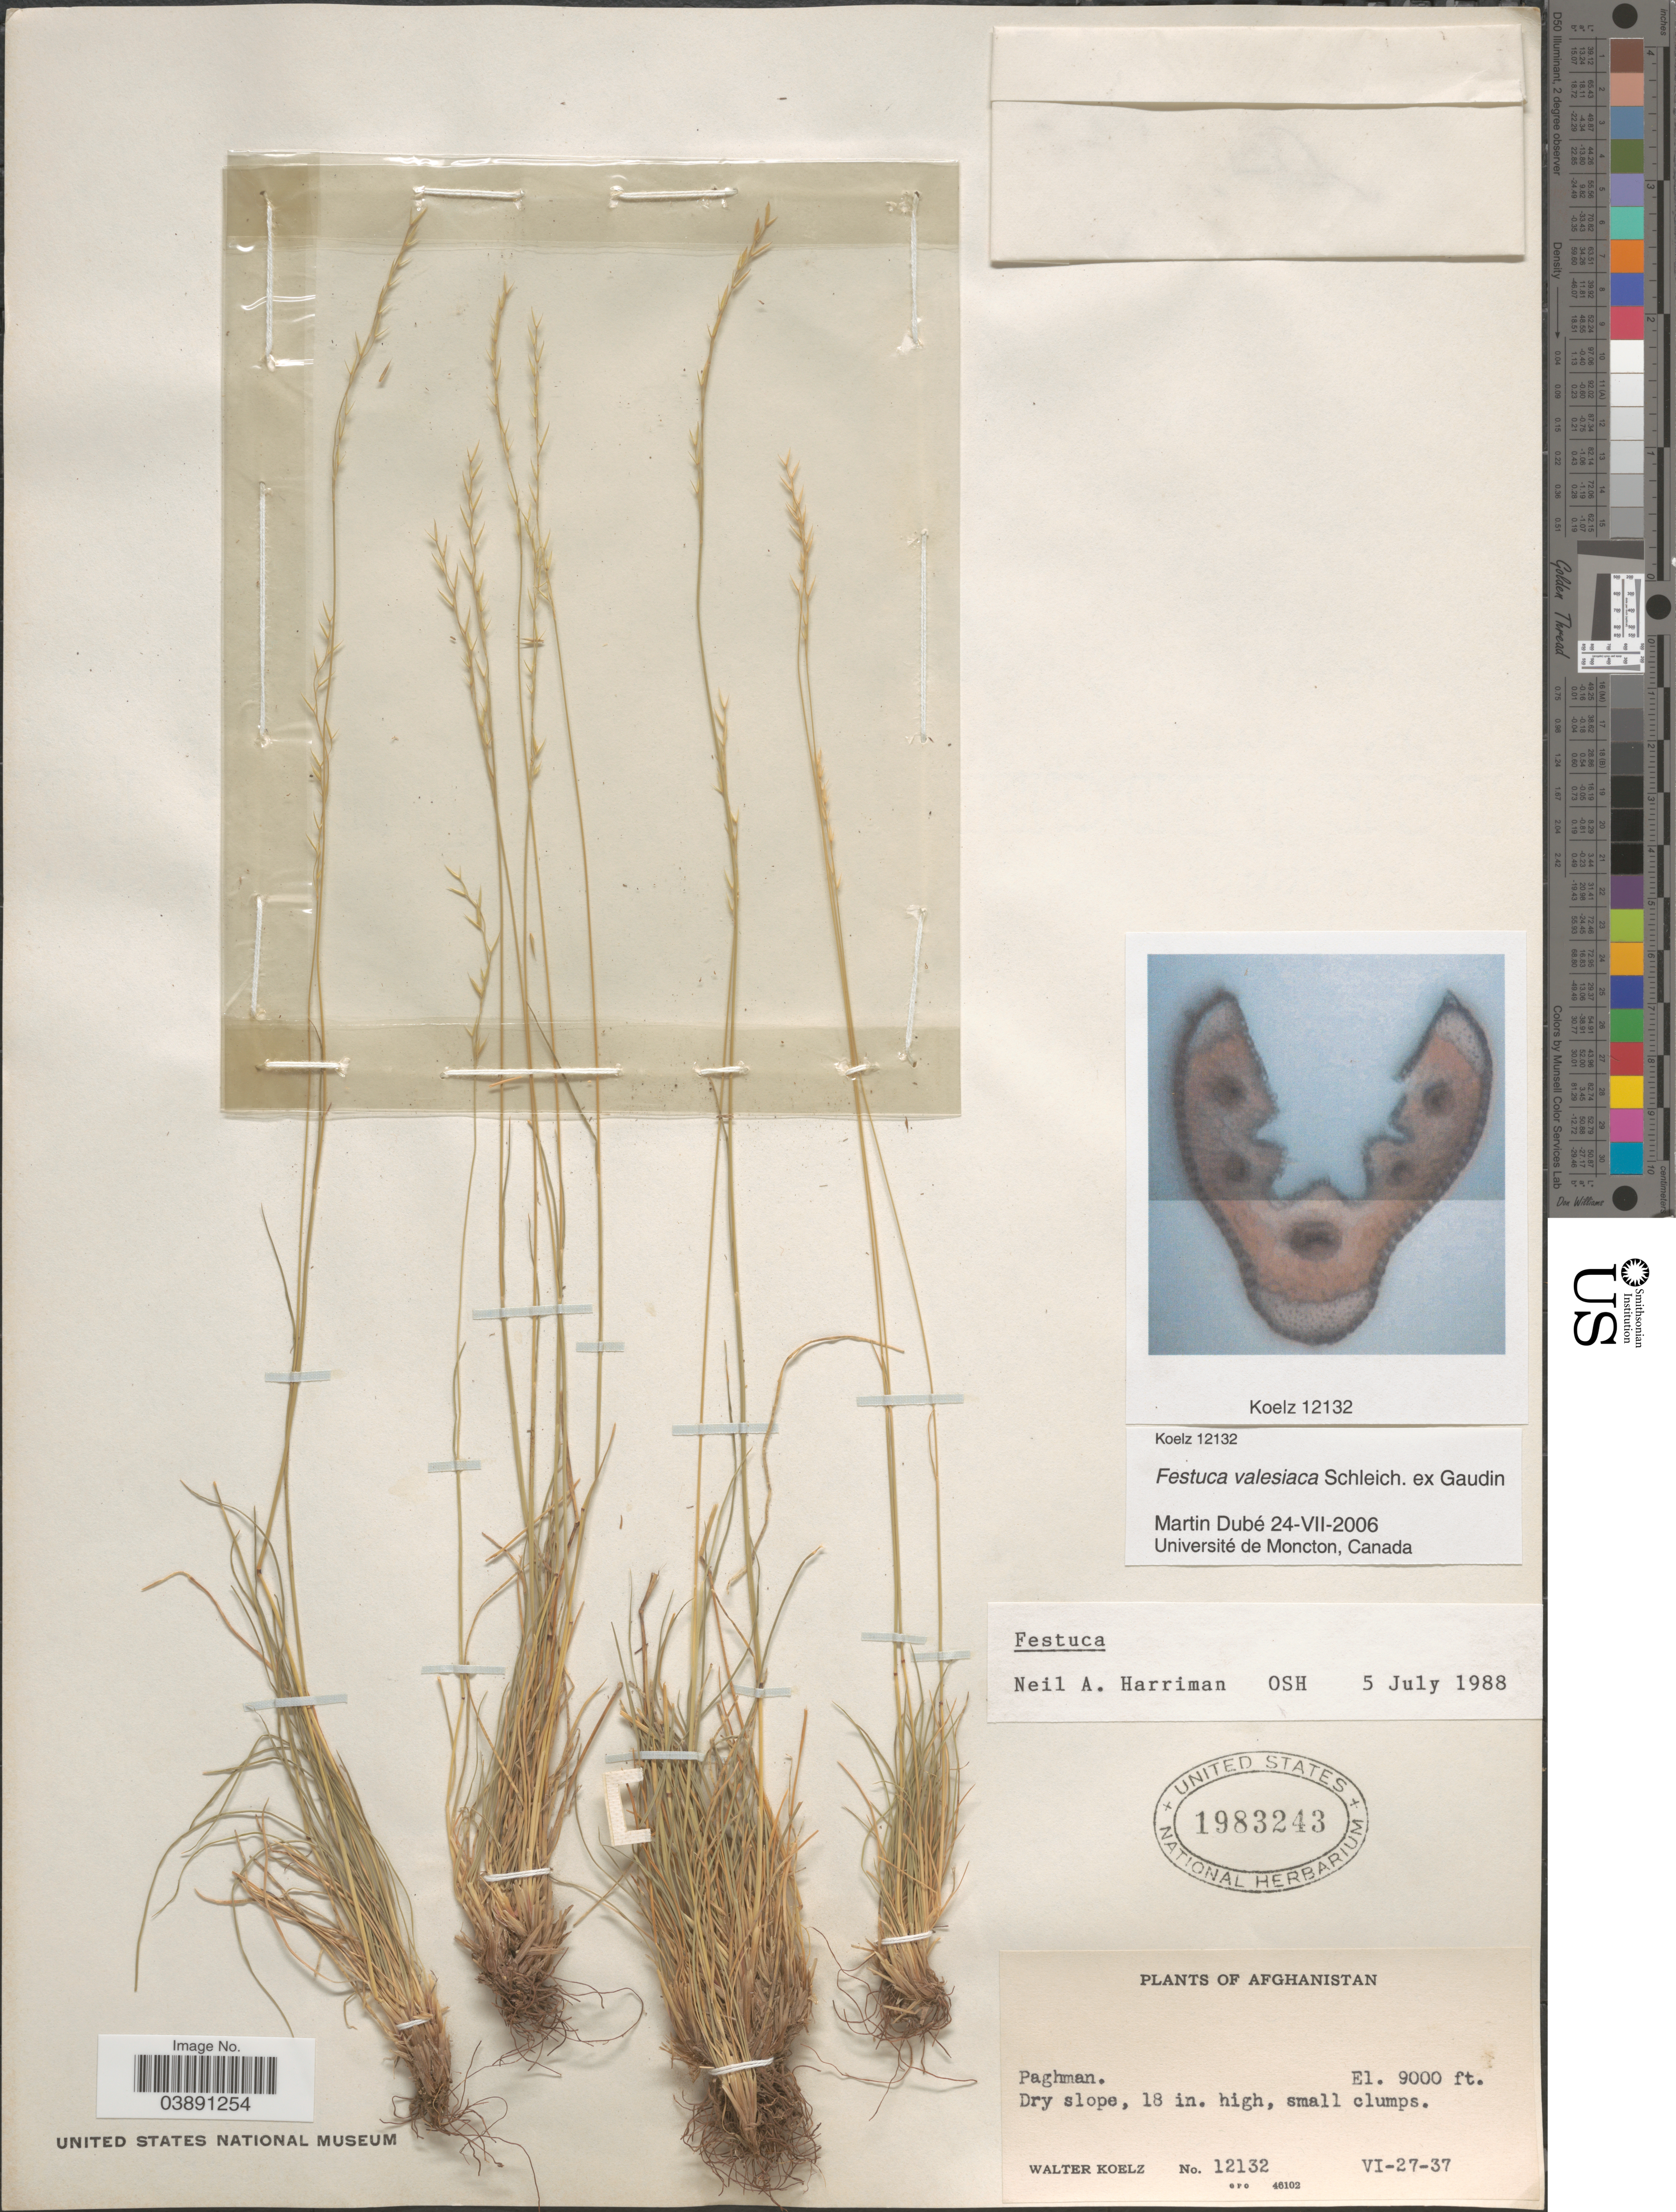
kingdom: Plantae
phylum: Tracheophyta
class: Liliopsida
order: Poales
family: Poaceae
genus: Festuca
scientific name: Festuca valesiaca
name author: Schleich. ex Gaudin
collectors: W. N. Koelz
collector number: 12132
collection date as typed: Transcribed d/m/y: 27/6/37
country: Afghanistan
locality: Paghman.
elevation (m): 2743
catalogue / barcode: US 1983243